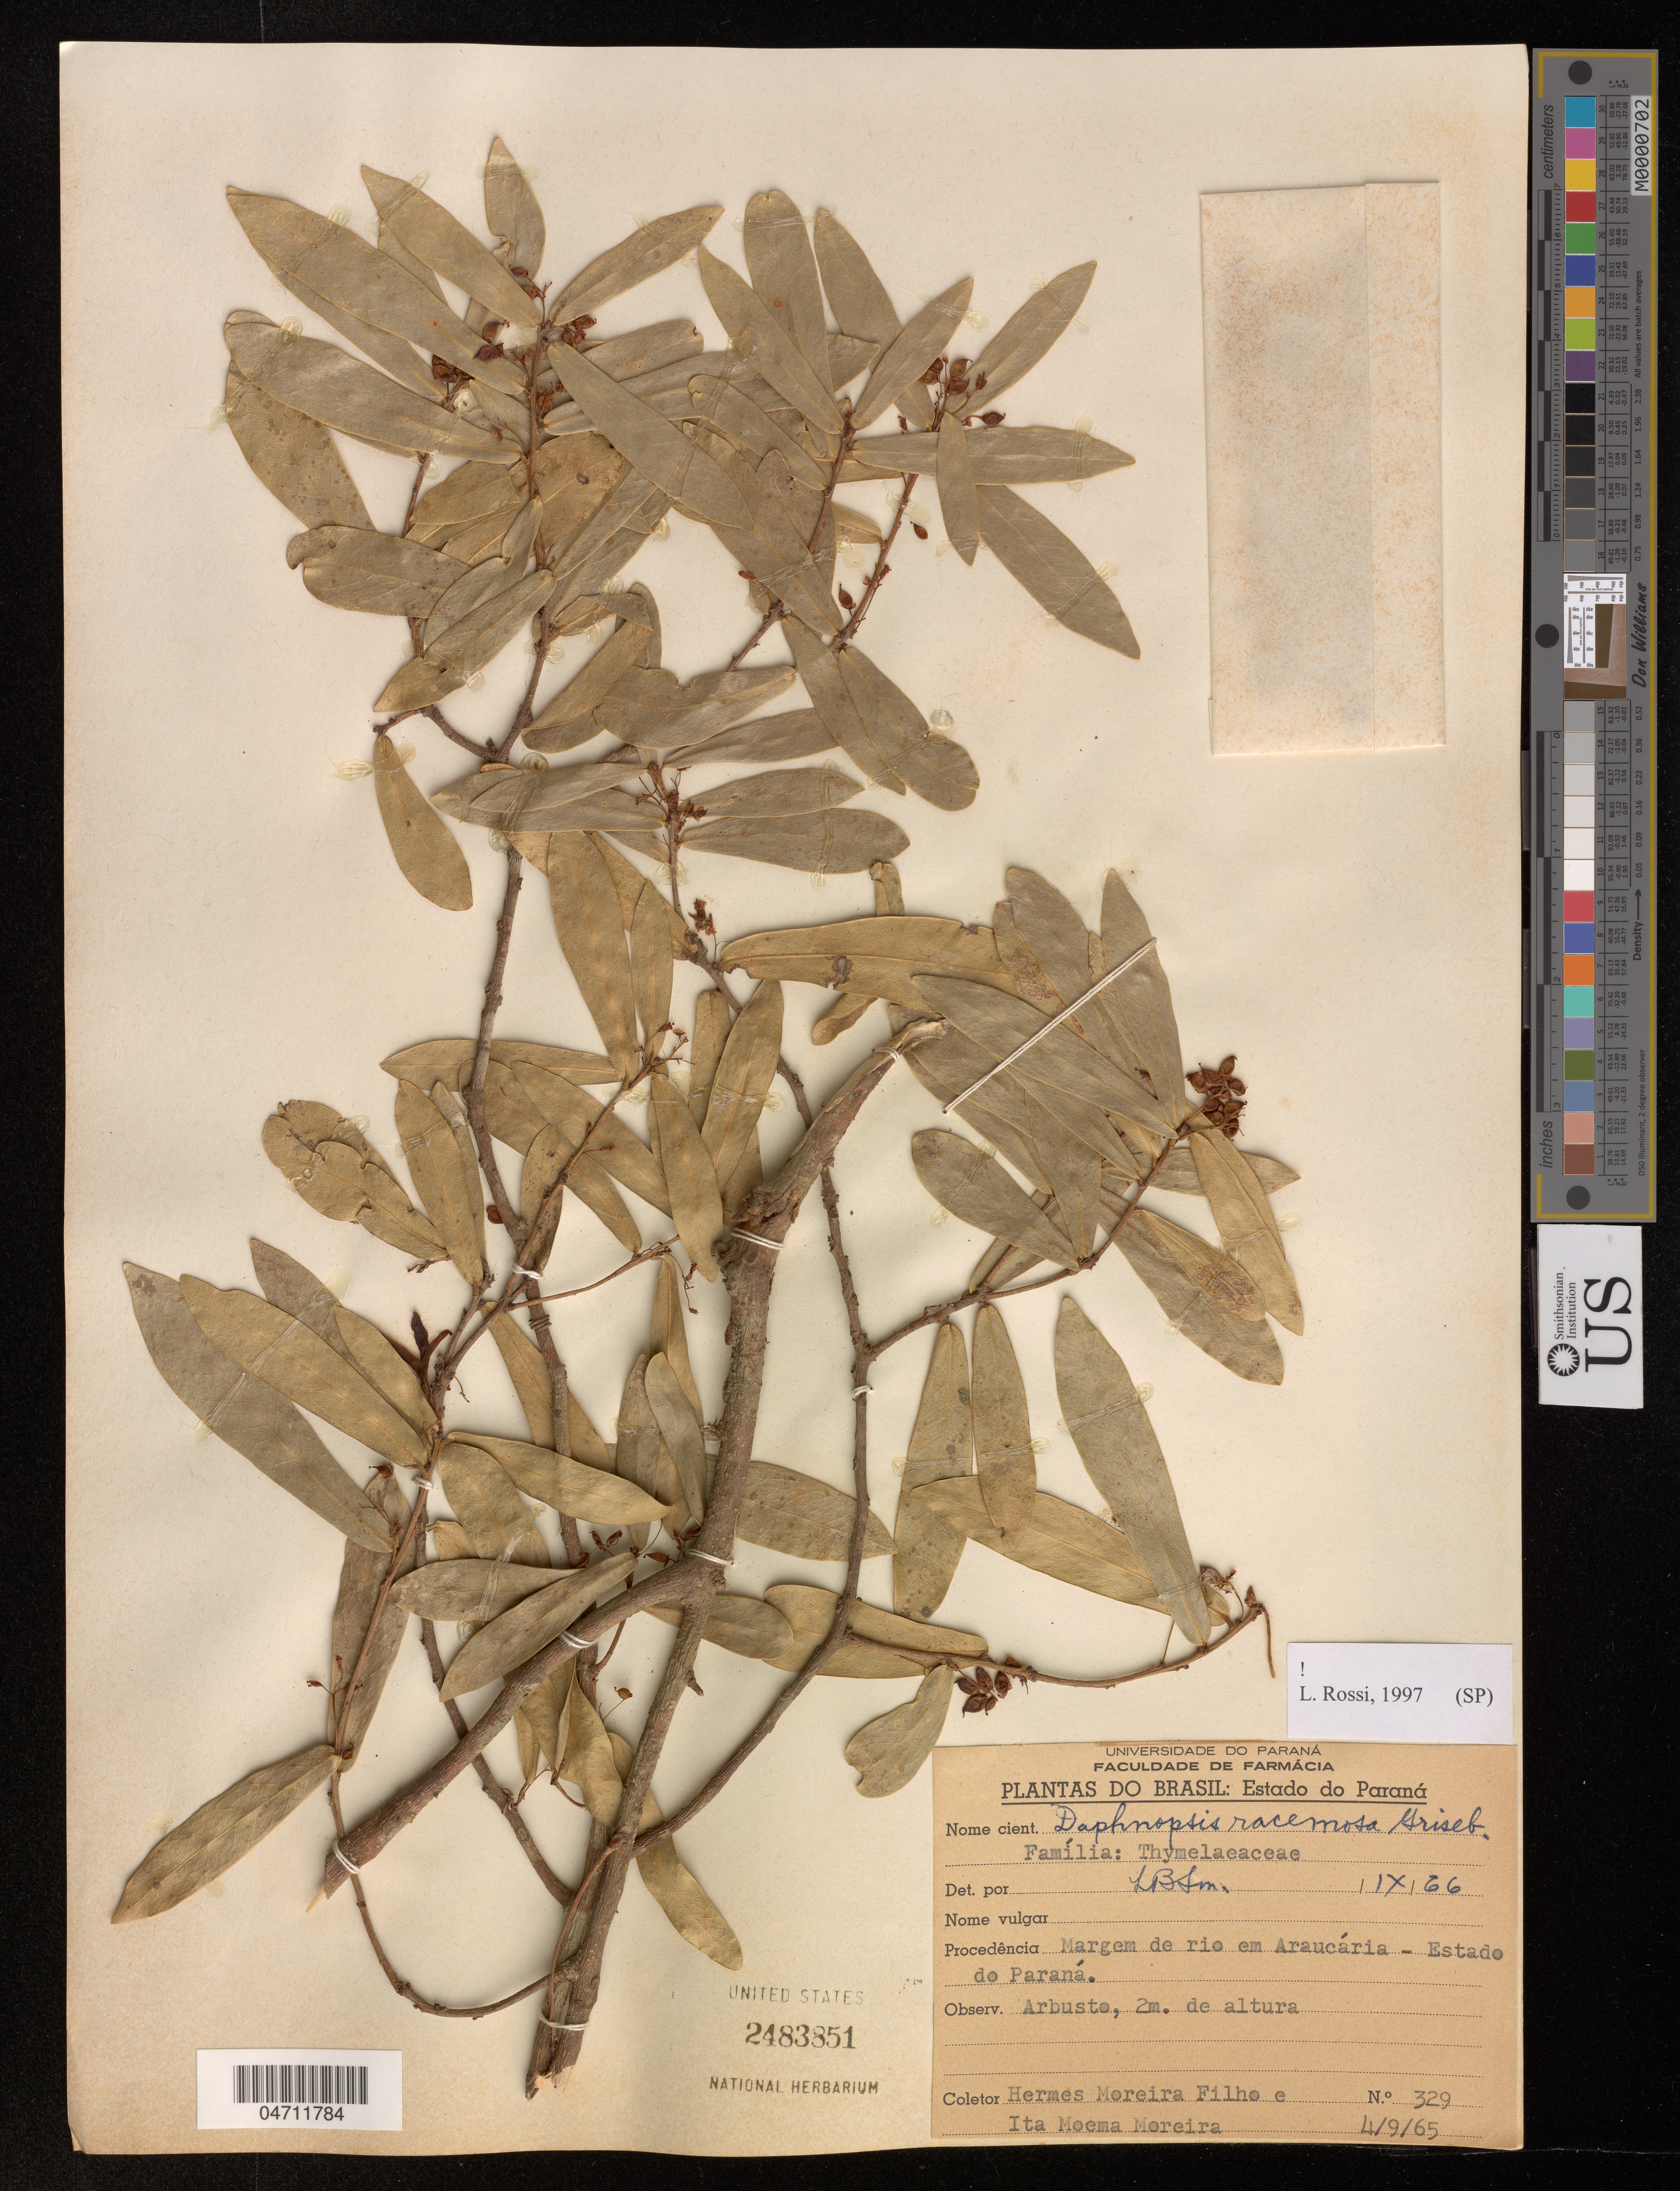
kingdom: Plantae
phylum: Tracheophyta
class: Magnoliopsida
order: Malvales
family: Thymelaeaceae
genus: Daphnopsis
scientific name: Daphnopsis racemosa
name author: Griseb.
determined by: Rossi, L.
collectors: H. Moreira F. & I. Moreira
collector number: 329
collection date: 1965-09-04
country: Brazil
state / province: Paraná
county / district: Araucária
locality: Estrada de rio em Araucaria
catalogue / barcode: US 2483851